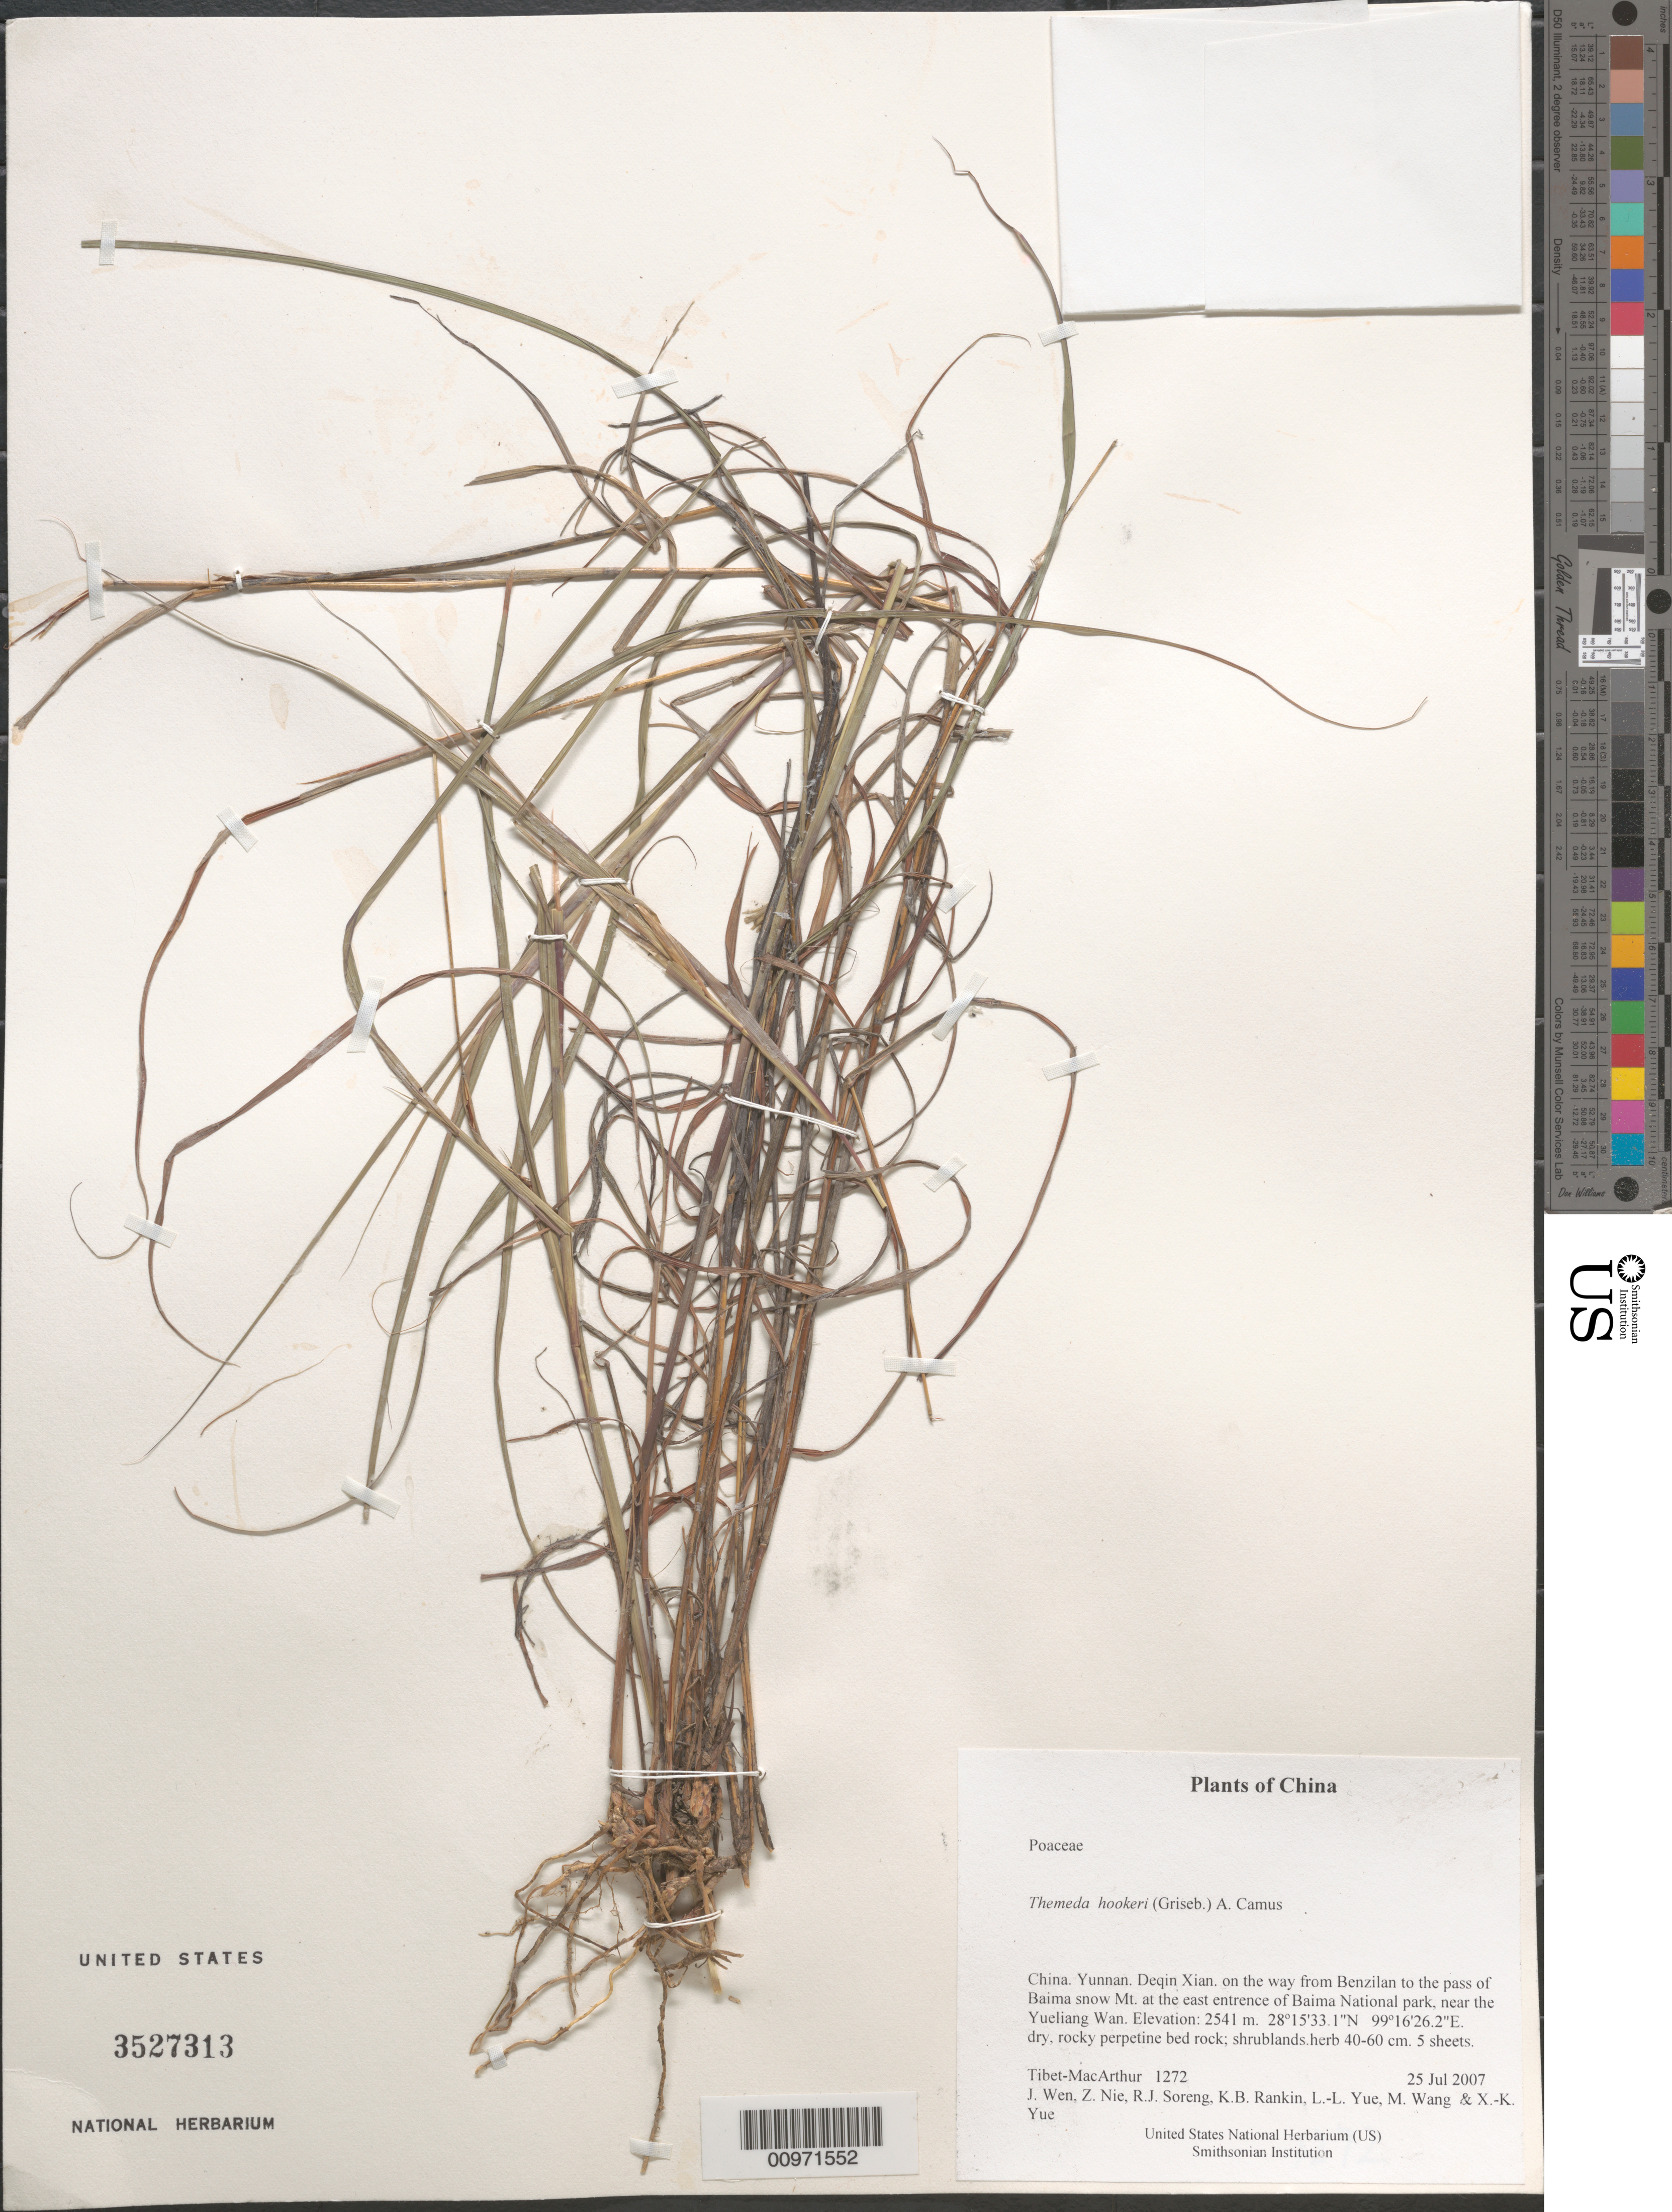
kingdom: Plantae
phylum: Tracheophyta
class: Liliopsida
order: Poales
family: Poaceae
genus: Themeda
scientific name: Themeda hookeri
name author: (Griseb.) A. Camus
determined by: Soreng, Robert J., Research Associate (BOT), Smithsonian Institution - National Museum of Natural History (UNITED STATES)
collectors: Tibet-MacArthur, J. Wen, Z. Nie, R. J. Soreng, K. Rankin, L. Yue, M. Wang & X. Yue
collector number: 1272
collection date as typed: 25 Jul 2007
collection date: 2007-07-25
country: China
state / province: Yunnan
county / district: Deqin Xian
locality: on the way from Benzilan to the pass of Baima snow Mt. at the east entrence of Baima National park, near the Yueliang Wan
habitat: dry, rocky perpetine bed rock; shrublands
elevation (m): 2541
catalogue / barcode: US 3527313